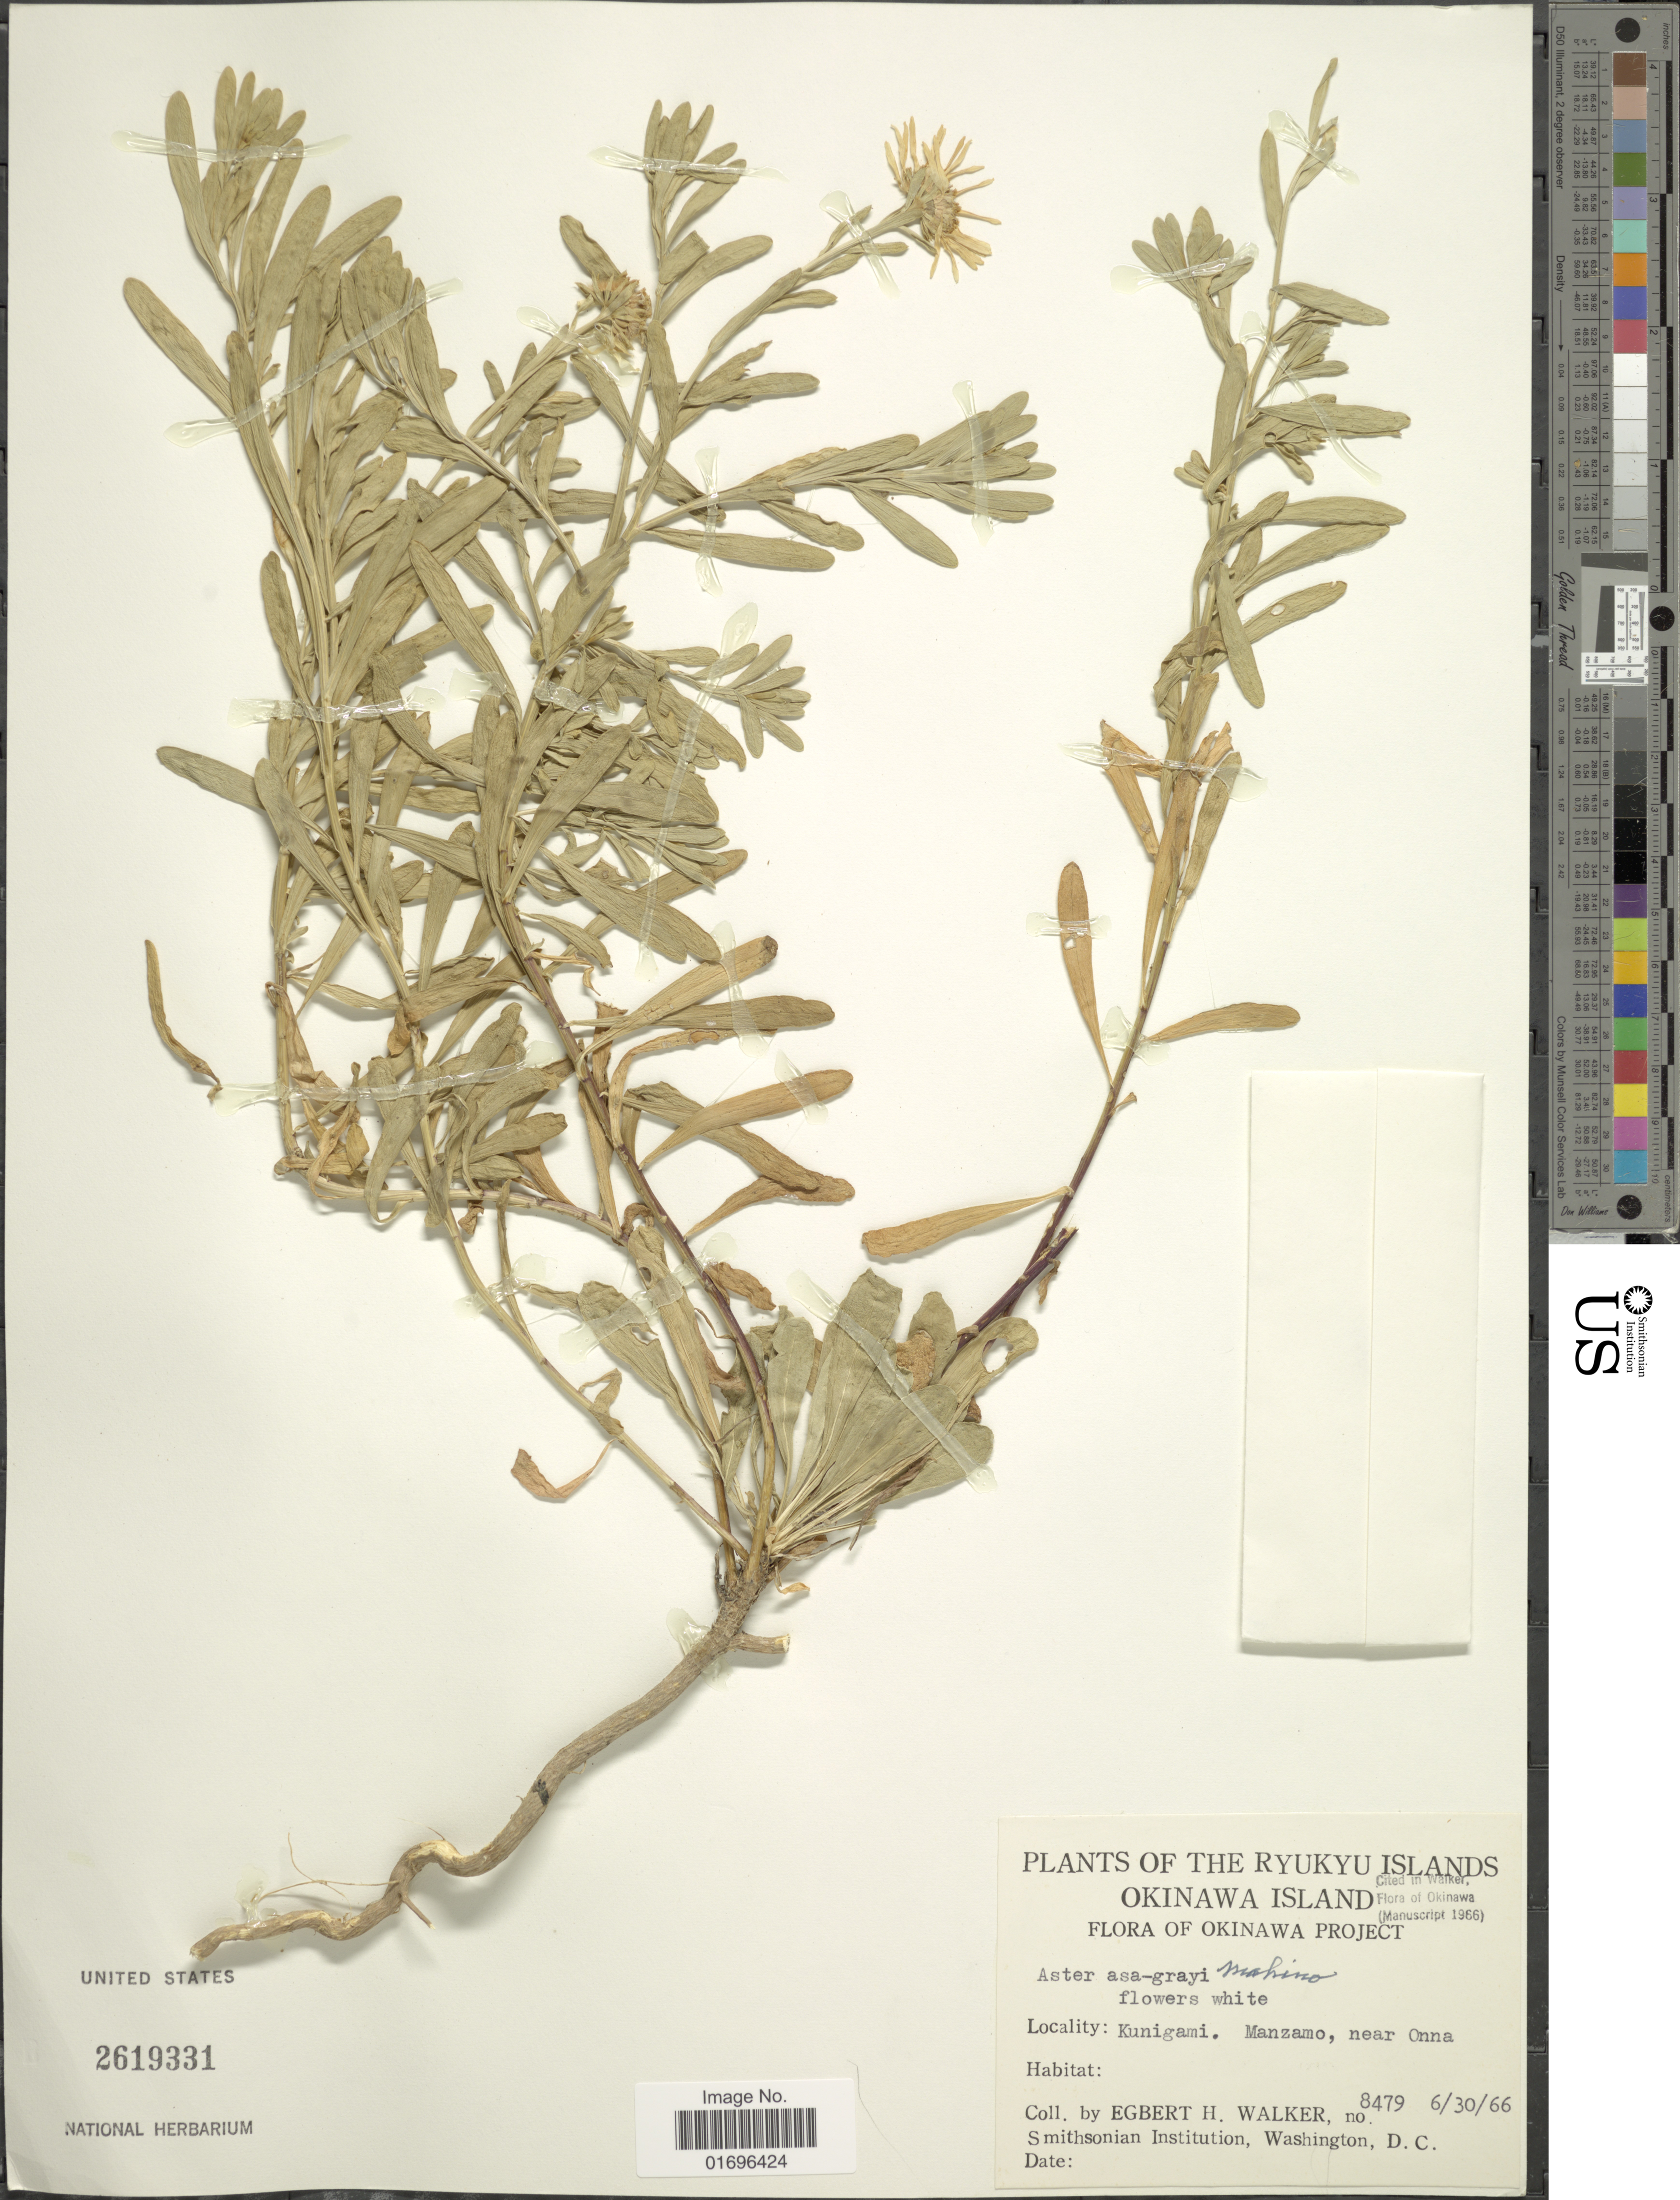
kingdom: Plantae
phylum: Tracheophyta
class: Magnoliopsida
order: Asterales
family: Asteraceae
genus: Aster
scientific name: Aster asagrayi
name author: Makino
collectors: E. H. Walker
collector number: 8479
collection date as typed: Transcribed d/m/y: 30/6/66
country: Japan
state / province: Okinawa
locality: Ryukyu Islands. Okinawa Island. Locality: Kunigami. Manzamo, near Onna.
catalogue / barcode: US 2619331